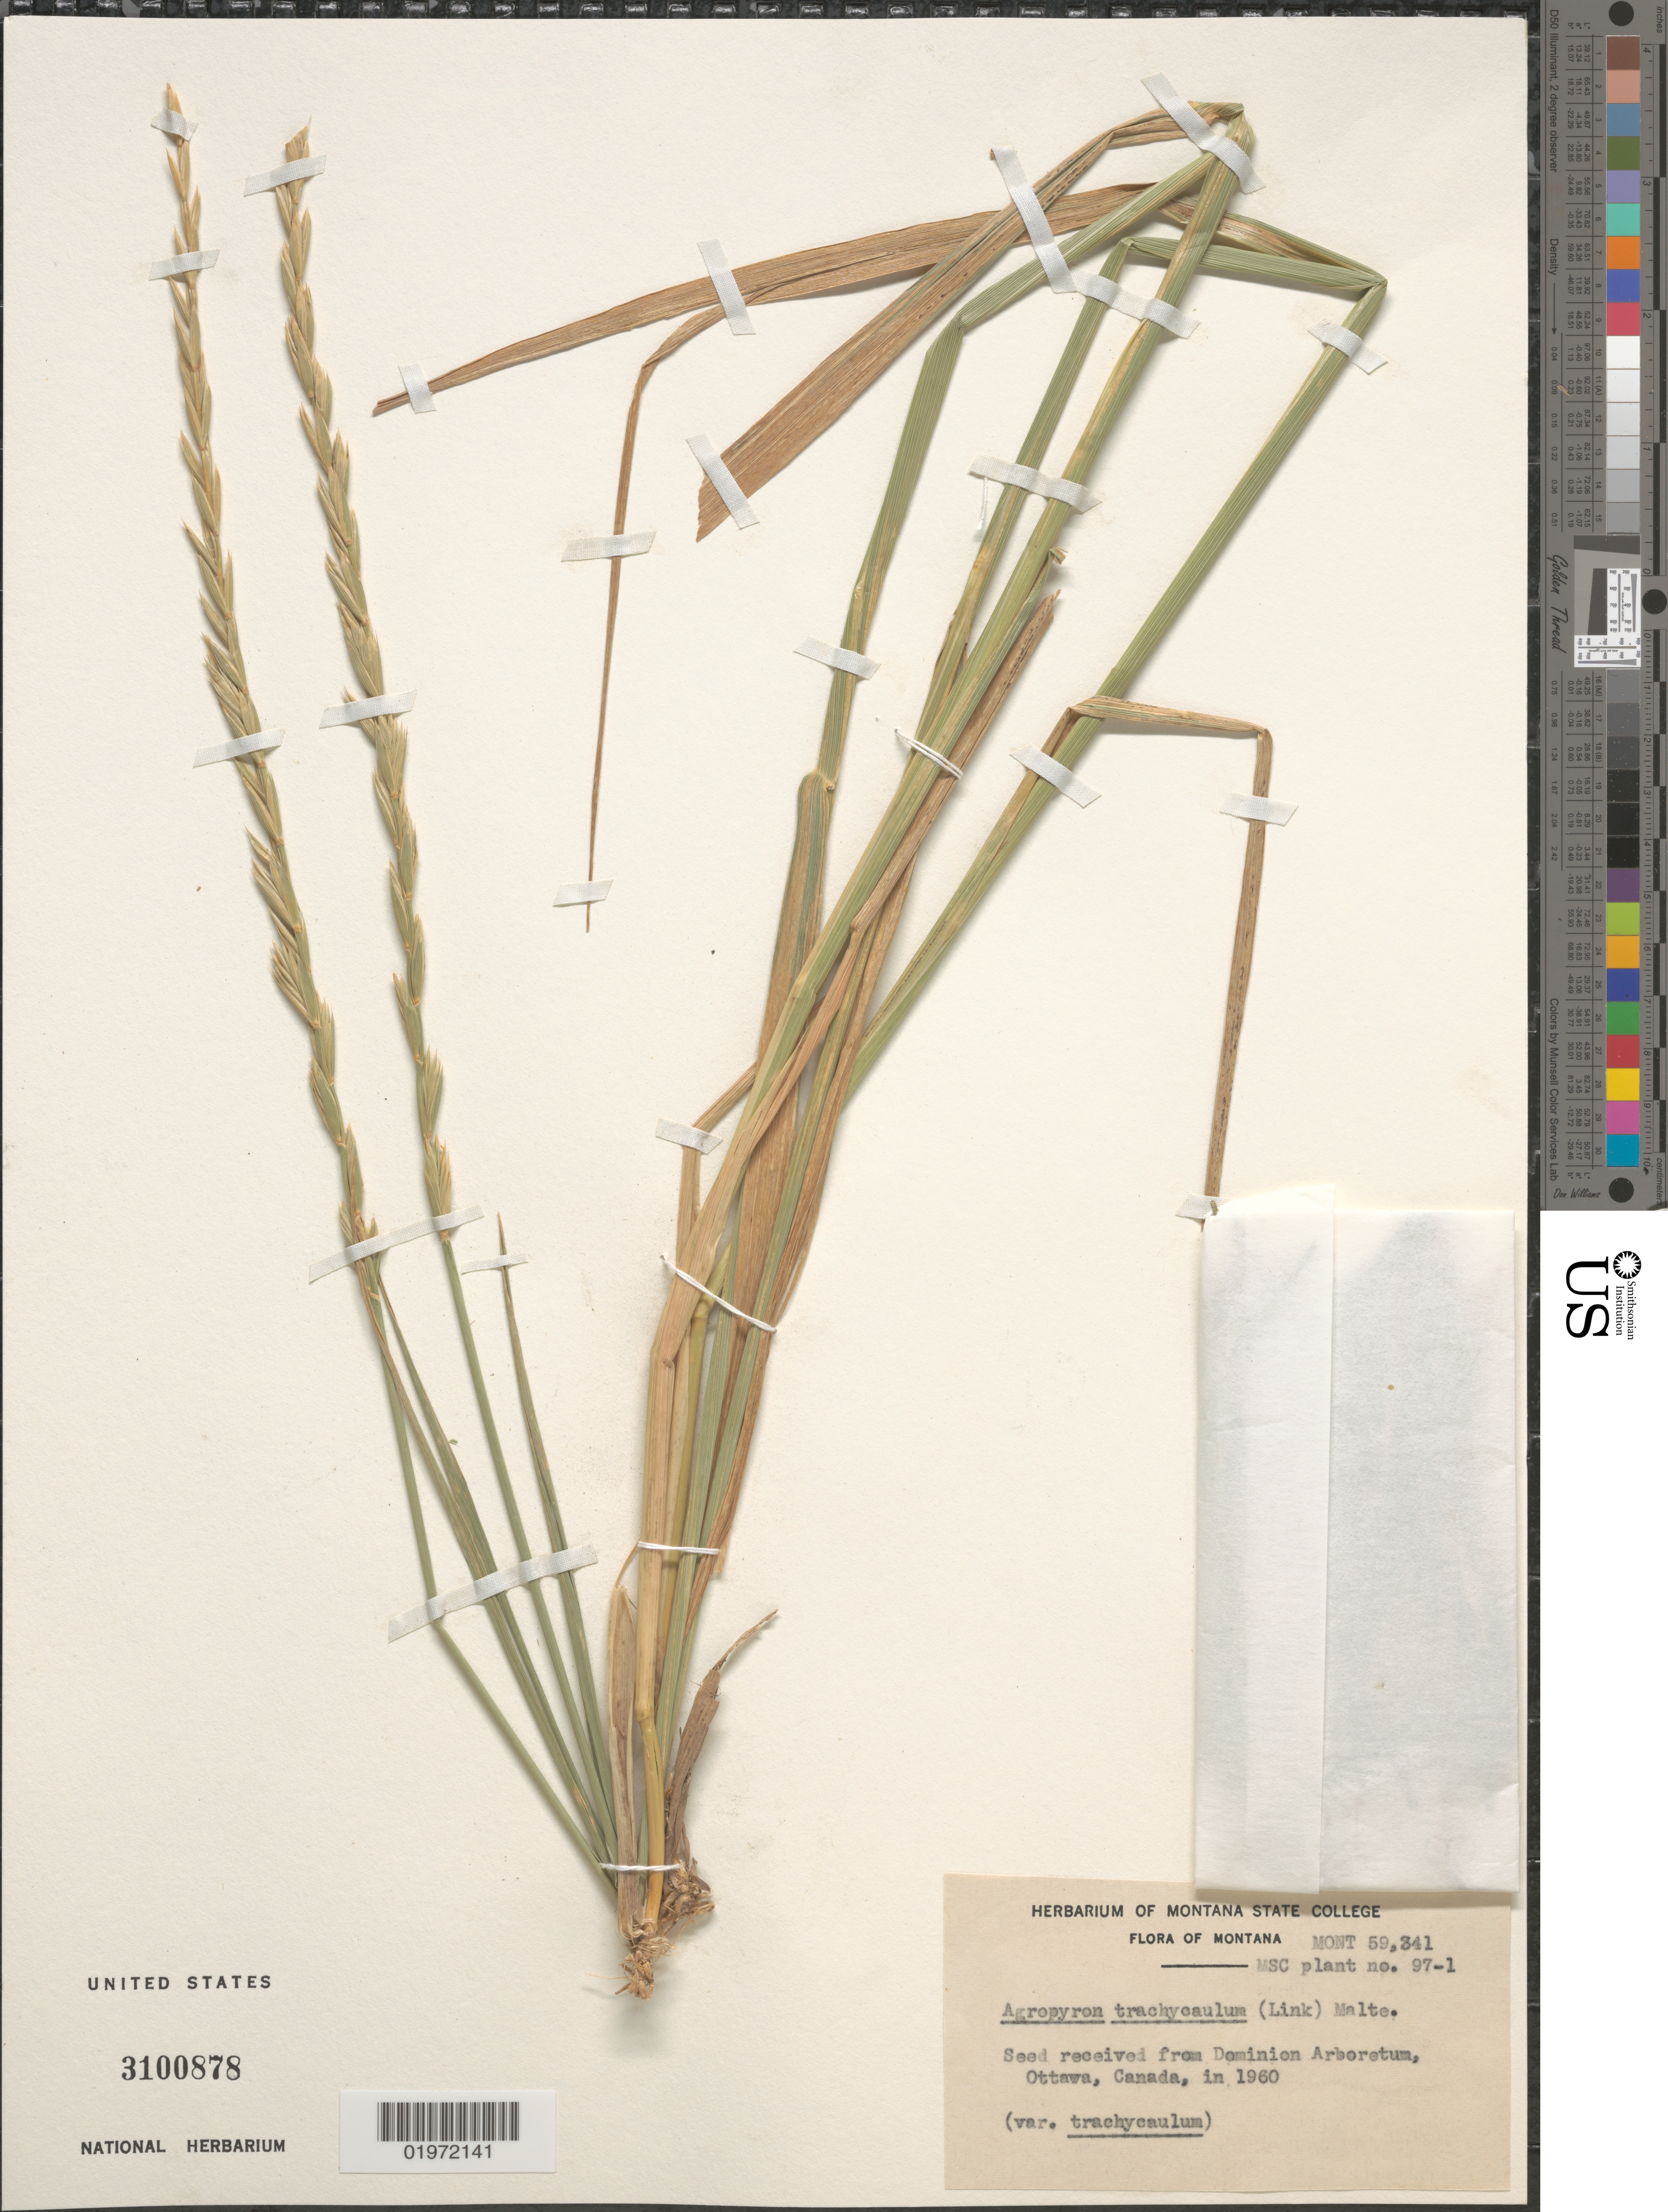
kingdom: Plantae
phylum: Tracheophyta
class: Liliopsida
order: Poales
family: Poaceae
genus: Elymus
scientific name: Elymus trachycaulus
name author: (Link) Gould ex Shinners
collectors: ex herb. Montana State College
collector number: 59341?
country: United States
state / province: Montana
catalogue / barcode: US 3100878